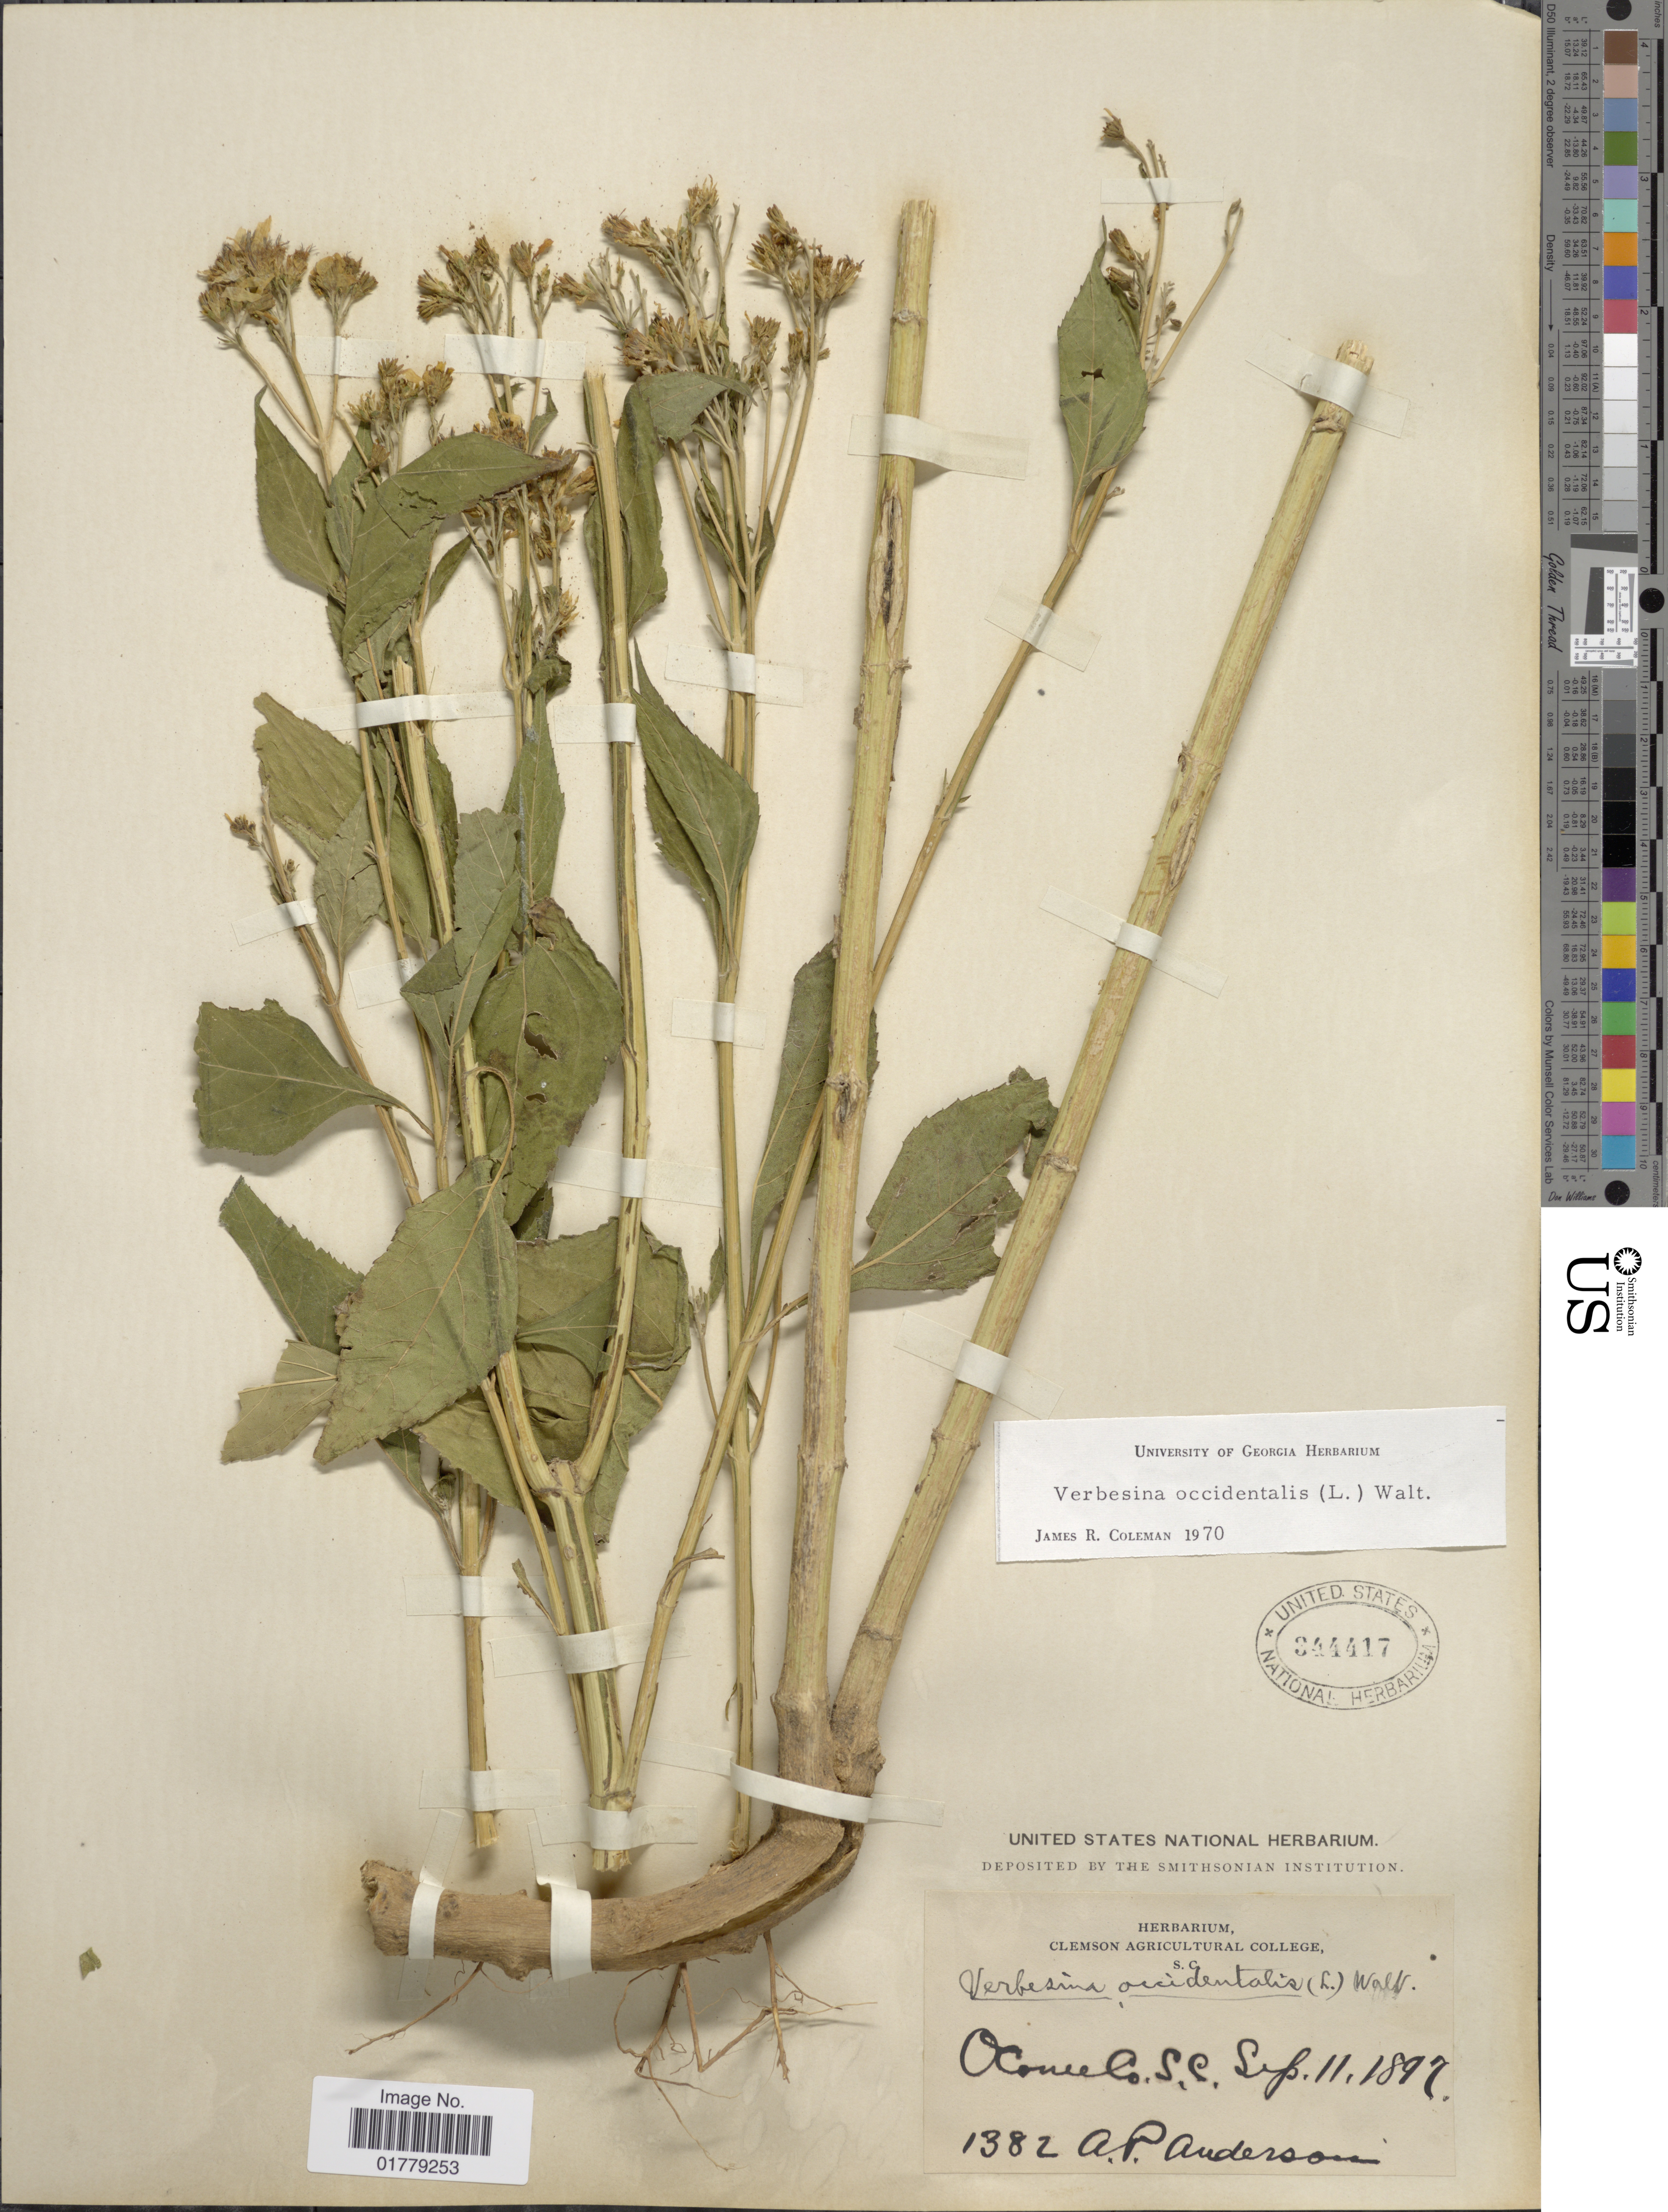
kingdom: Plantae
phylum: Tracheophyta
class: Magnoliopsida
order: Asterales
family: Asteraceae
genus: Verbesina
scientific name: Verbesina occidentalis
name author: (L.) Walter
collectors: A. P. Anderson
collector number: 1382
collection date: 1897-09-11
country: United States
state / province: South Carolina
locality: Oconee Co.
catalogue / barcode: US 344417